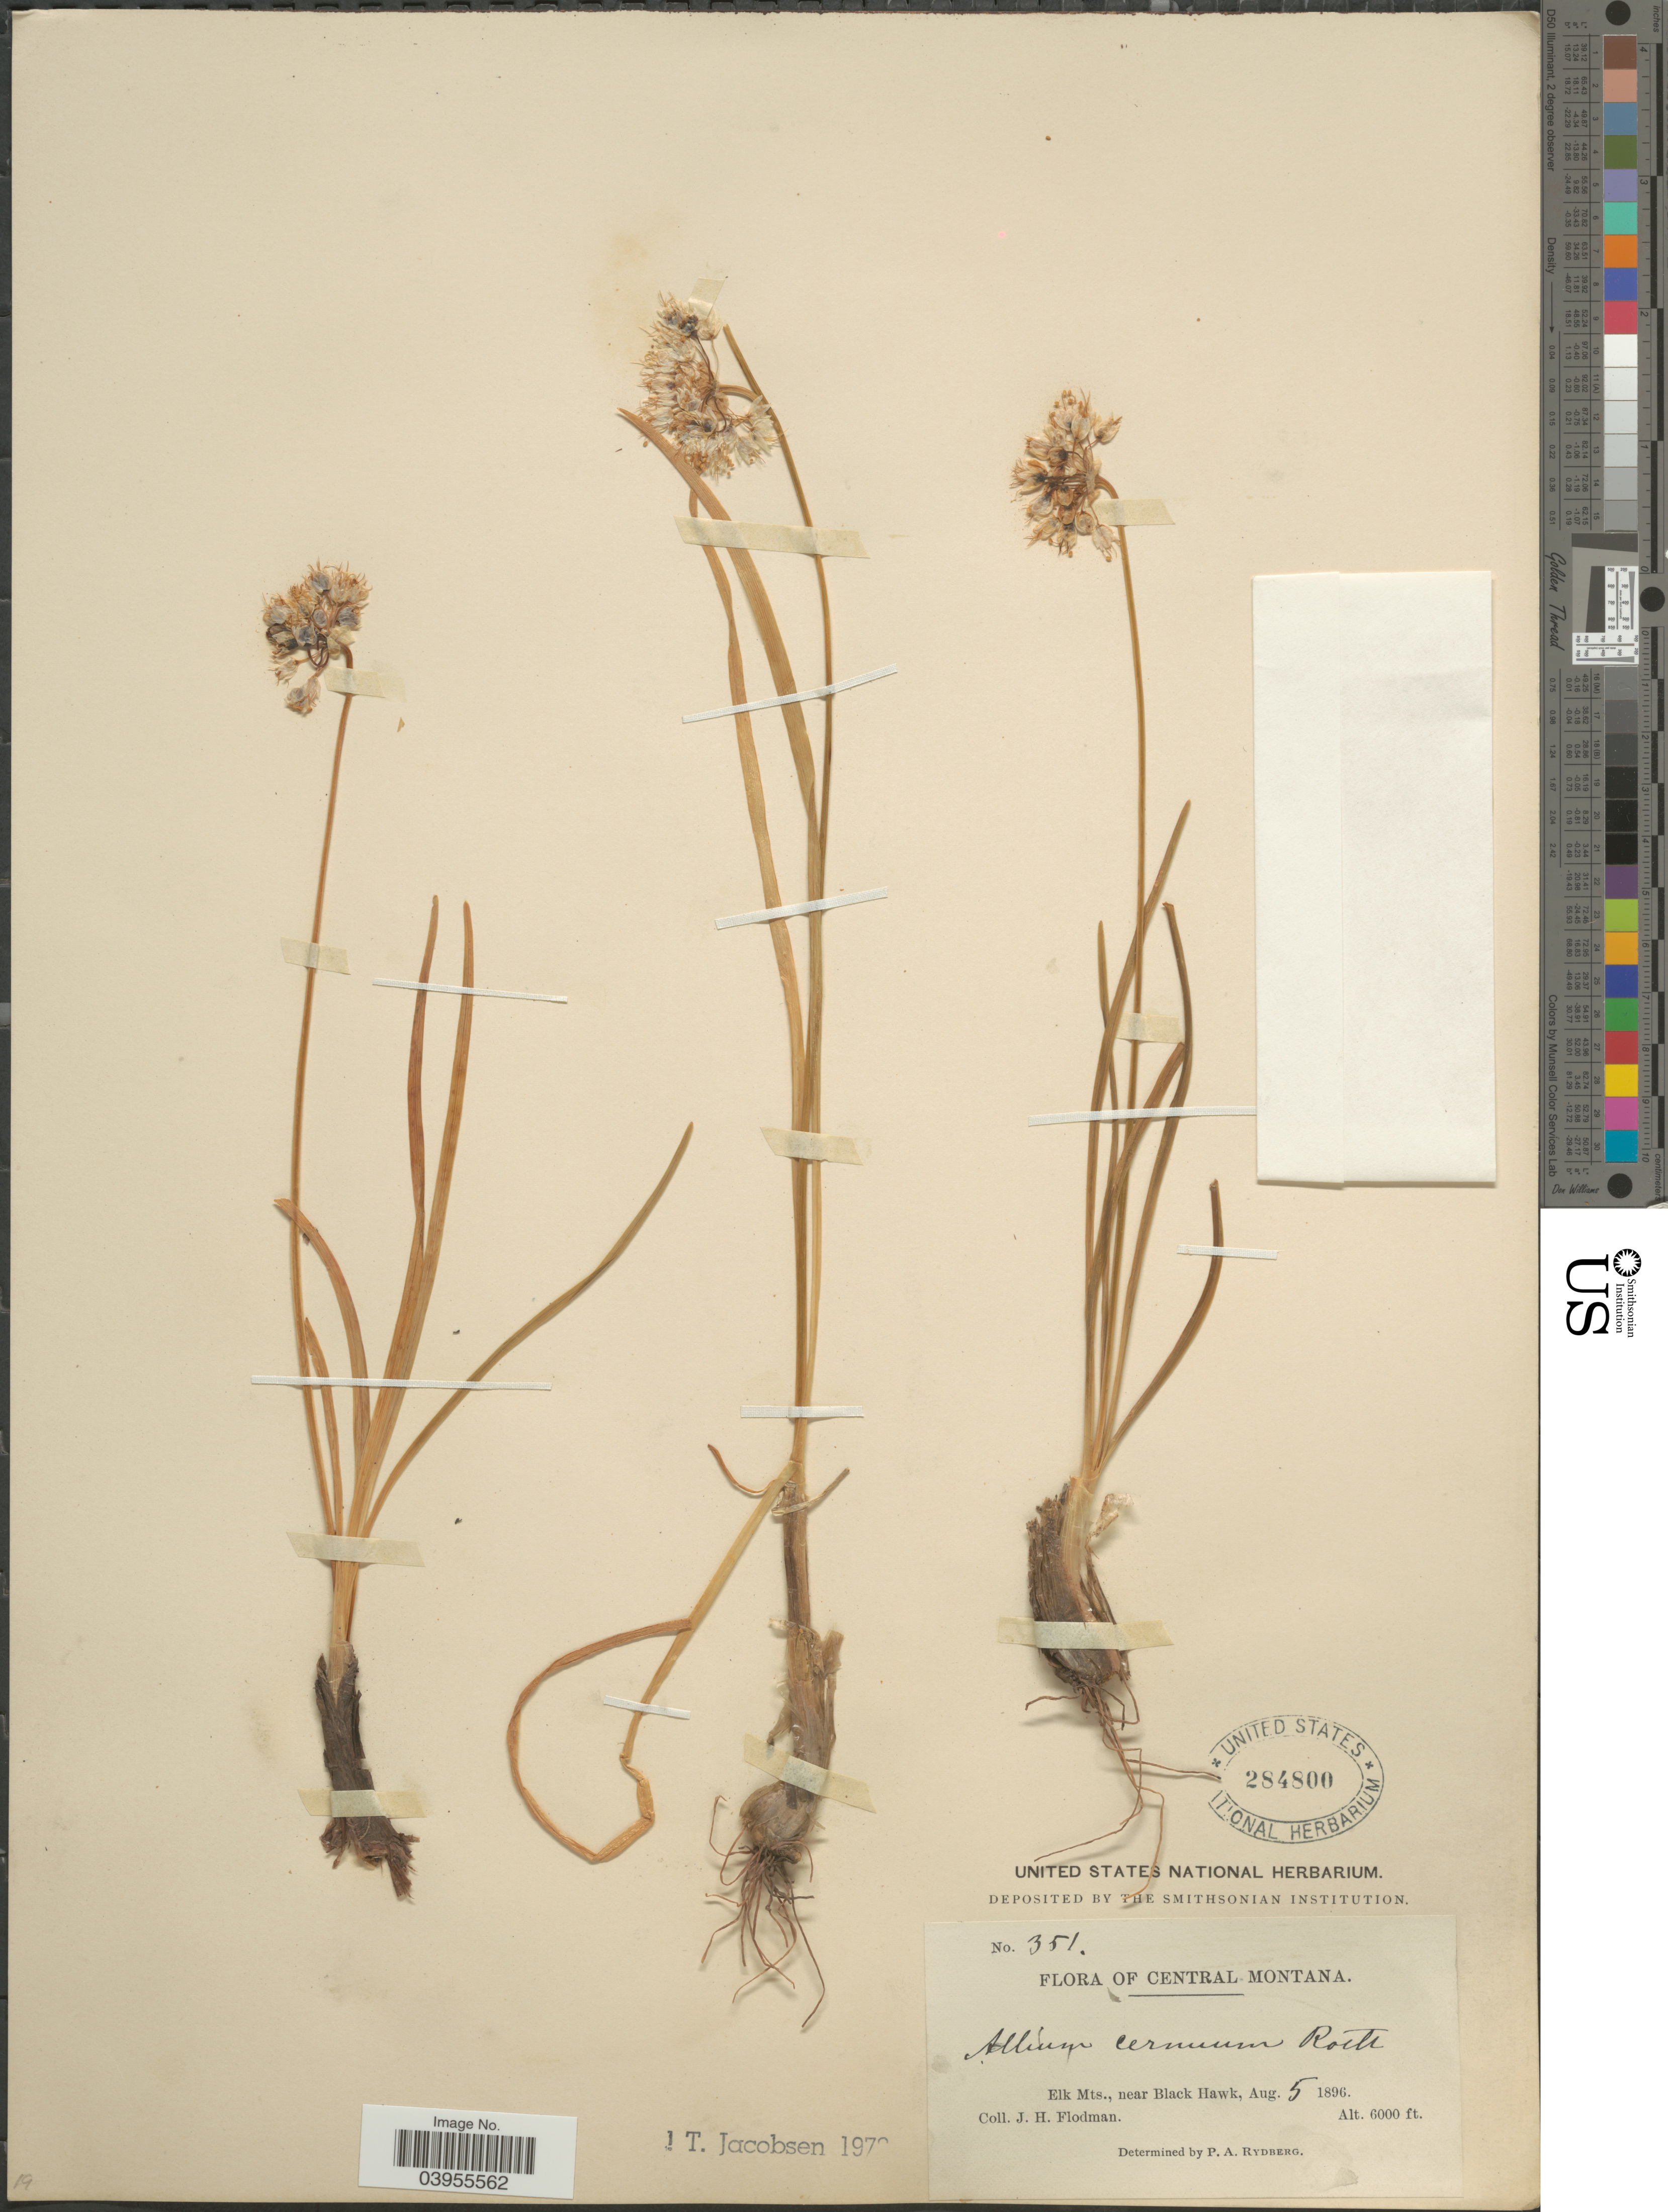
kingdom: Plantae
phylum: Tracheophyta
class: Liliopsida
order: Asparagales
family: Amaryllidaceae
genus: Allium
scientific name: Allium cernuum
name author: Roth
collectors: J. Flodman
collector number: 351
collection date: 1896-08-05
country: United States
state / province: Montana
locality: Central Montana. Elk Mts., near Black Hawk.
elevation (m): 1829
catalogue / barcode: US 284800